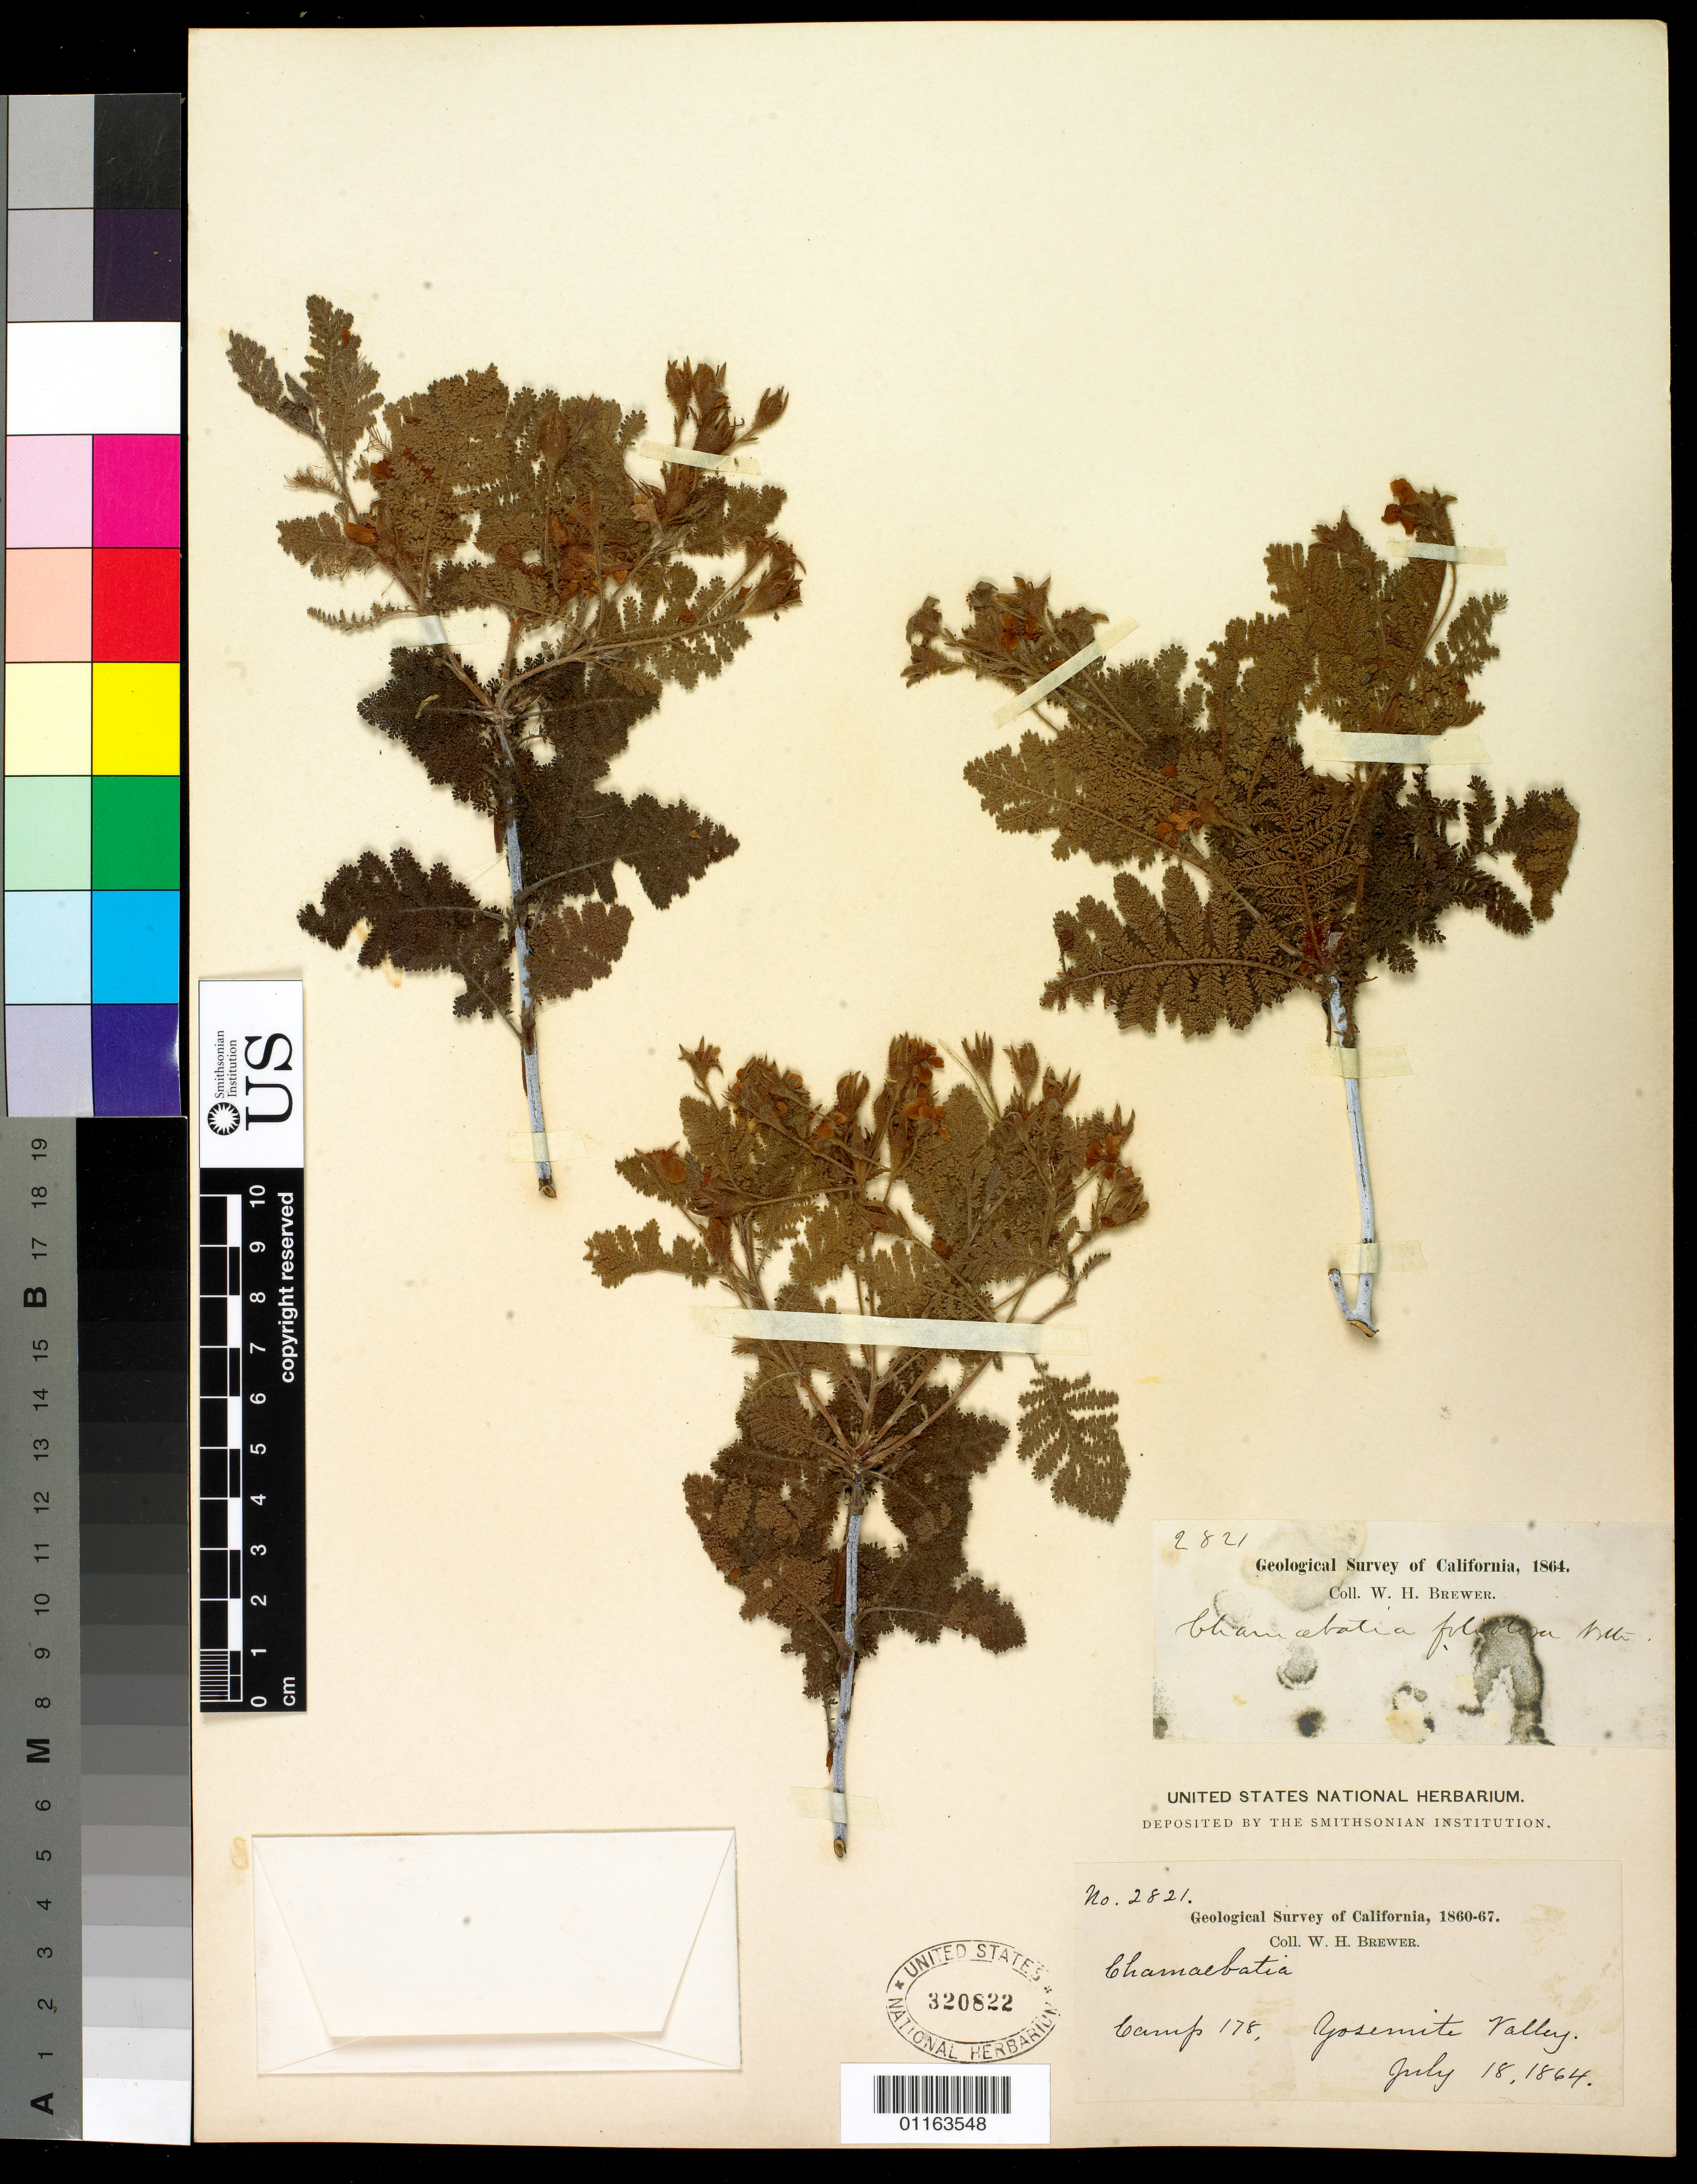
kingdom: Plantae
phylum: Tracheophyta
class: Magnoliopsida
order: Rosales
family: Rosaceae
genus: Chamaebatia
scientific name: Chamaebatia foliolosa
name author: Benth.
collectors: W. H. Brewer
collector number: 2821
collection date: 1864-07-18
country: United States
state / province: California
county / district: Mariposa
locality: Camp 178, Yosemite Valley.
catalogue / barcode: US 320822